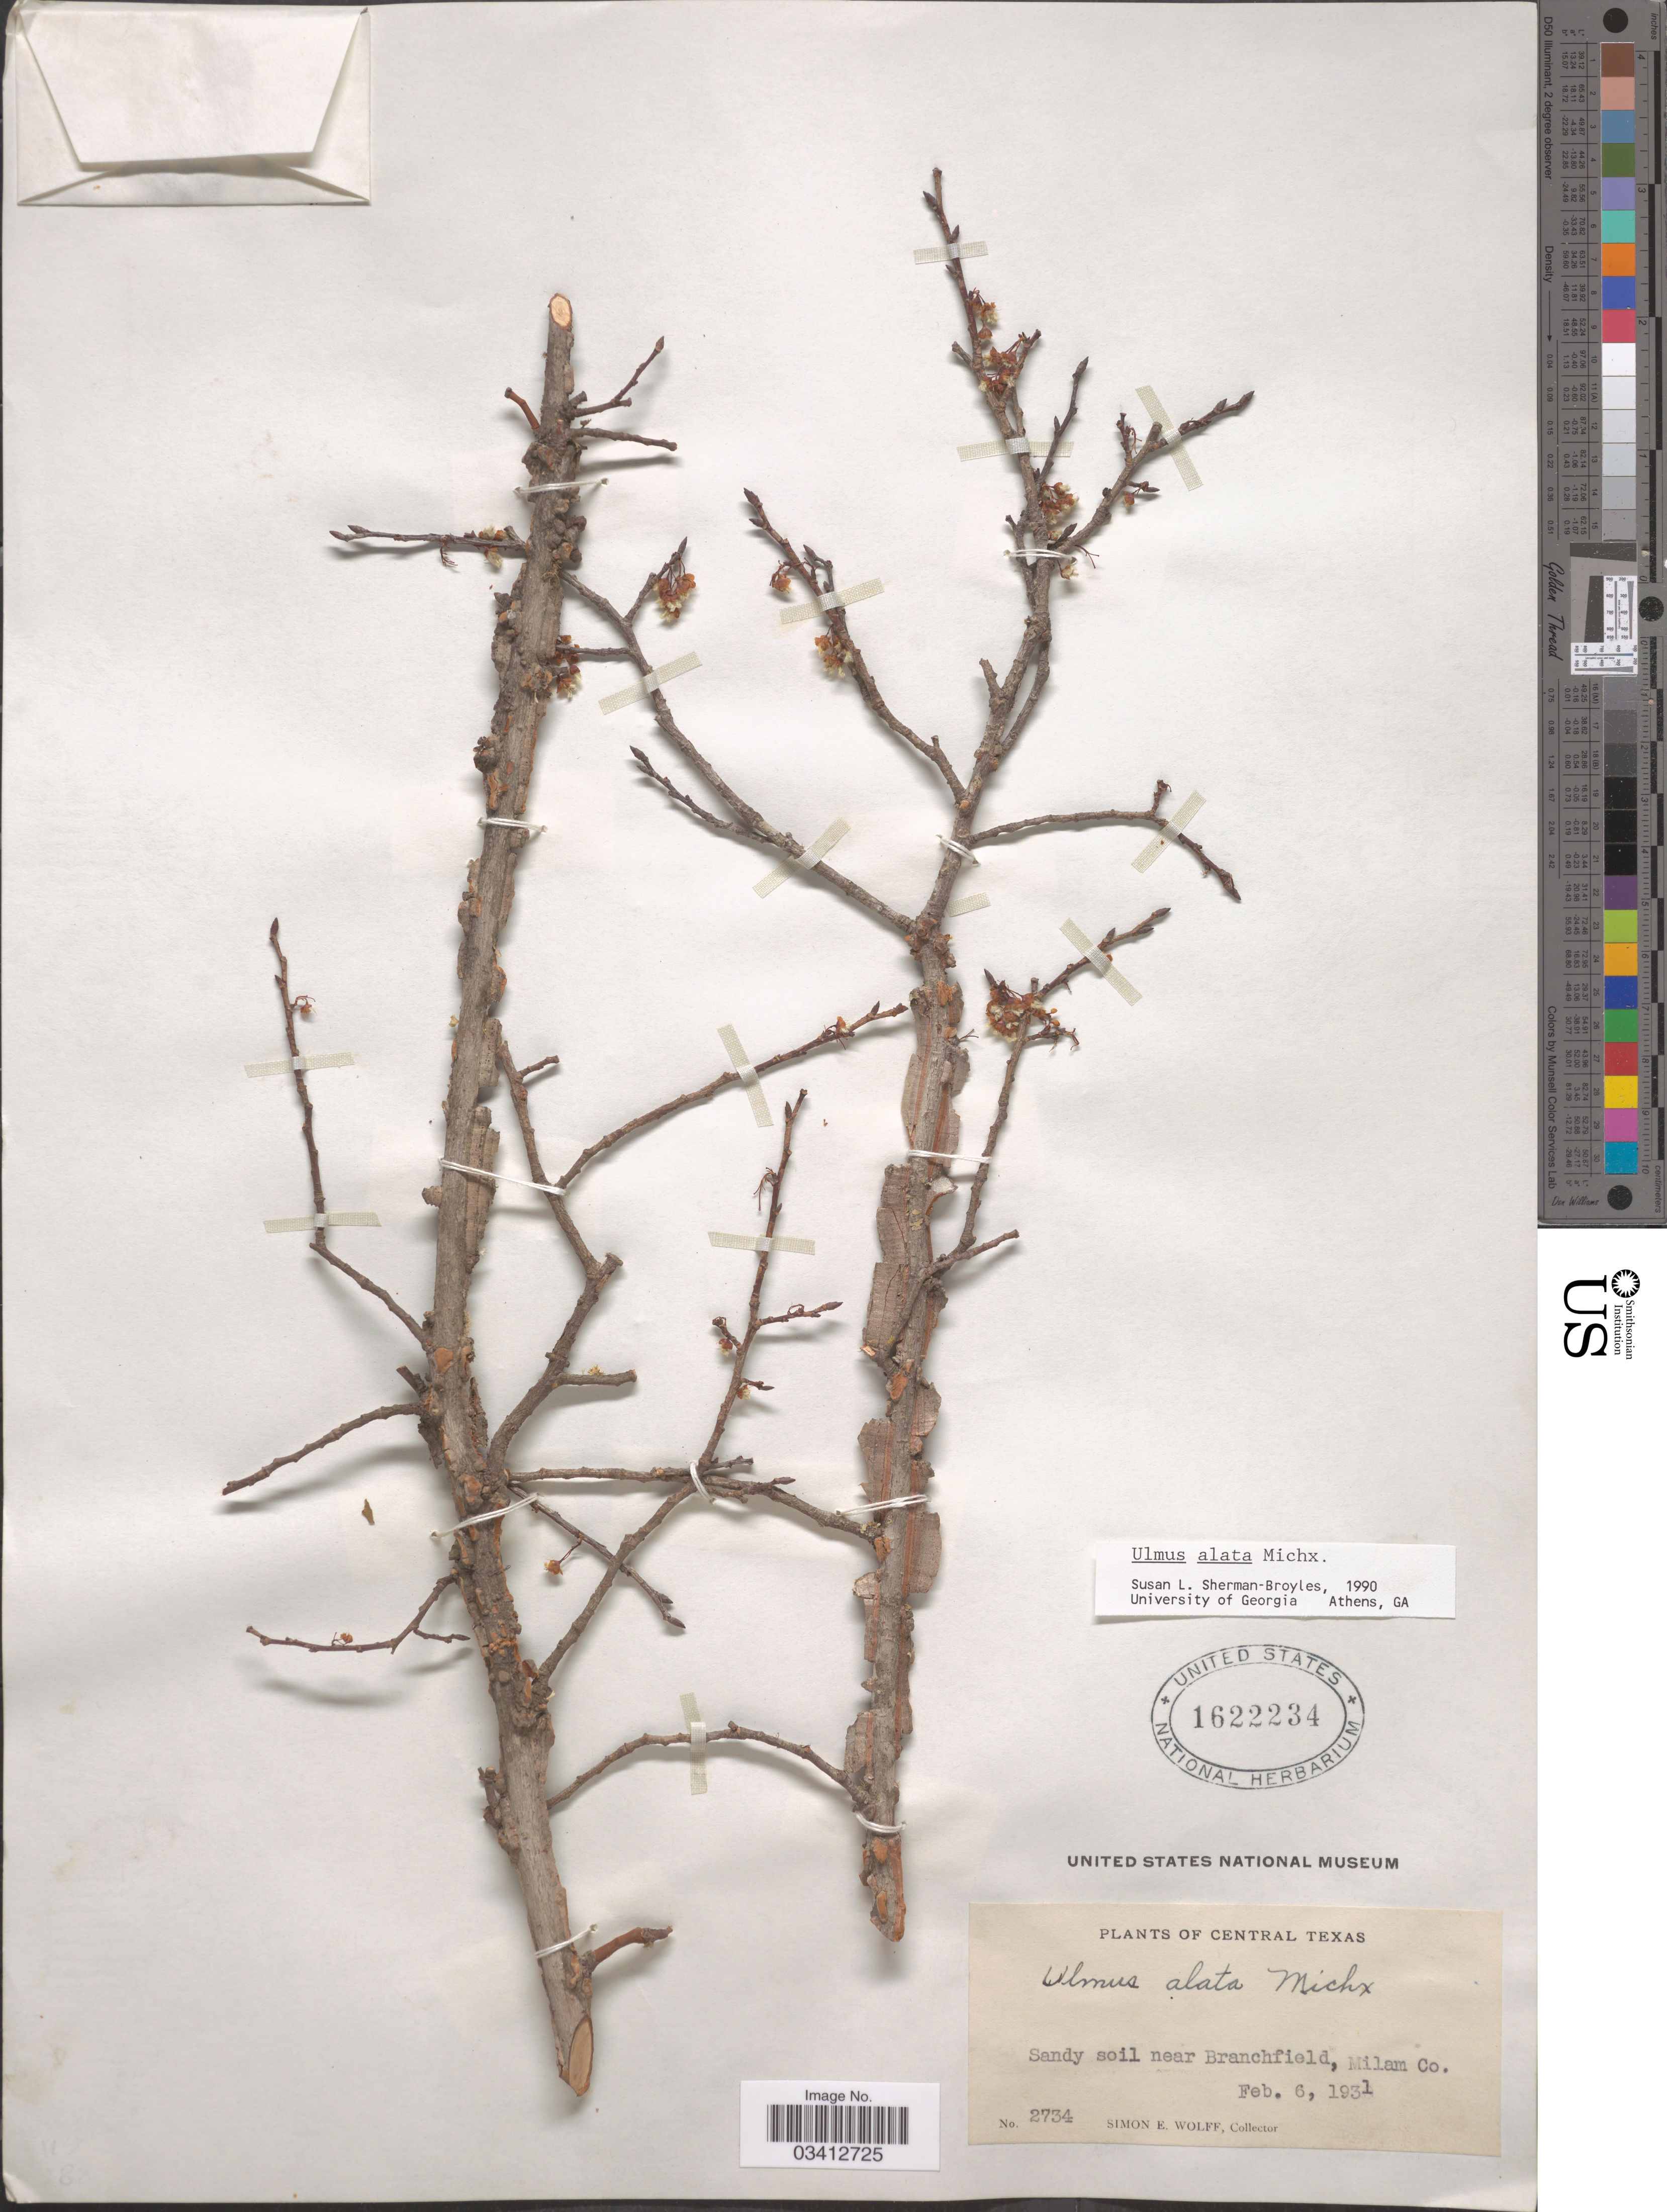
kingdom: Plantae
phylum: Tracheophyta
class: Magnoliopsida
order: Rosales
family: Ulmaceae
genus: Ulmus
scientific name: Ulmus alata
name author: Michx.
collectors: S. E. Wolff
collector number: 2734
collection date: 1931-02-06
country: United States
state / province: Texas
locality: Central Texas. Near Branchfield, Milam Co.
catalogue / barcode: US 1622234